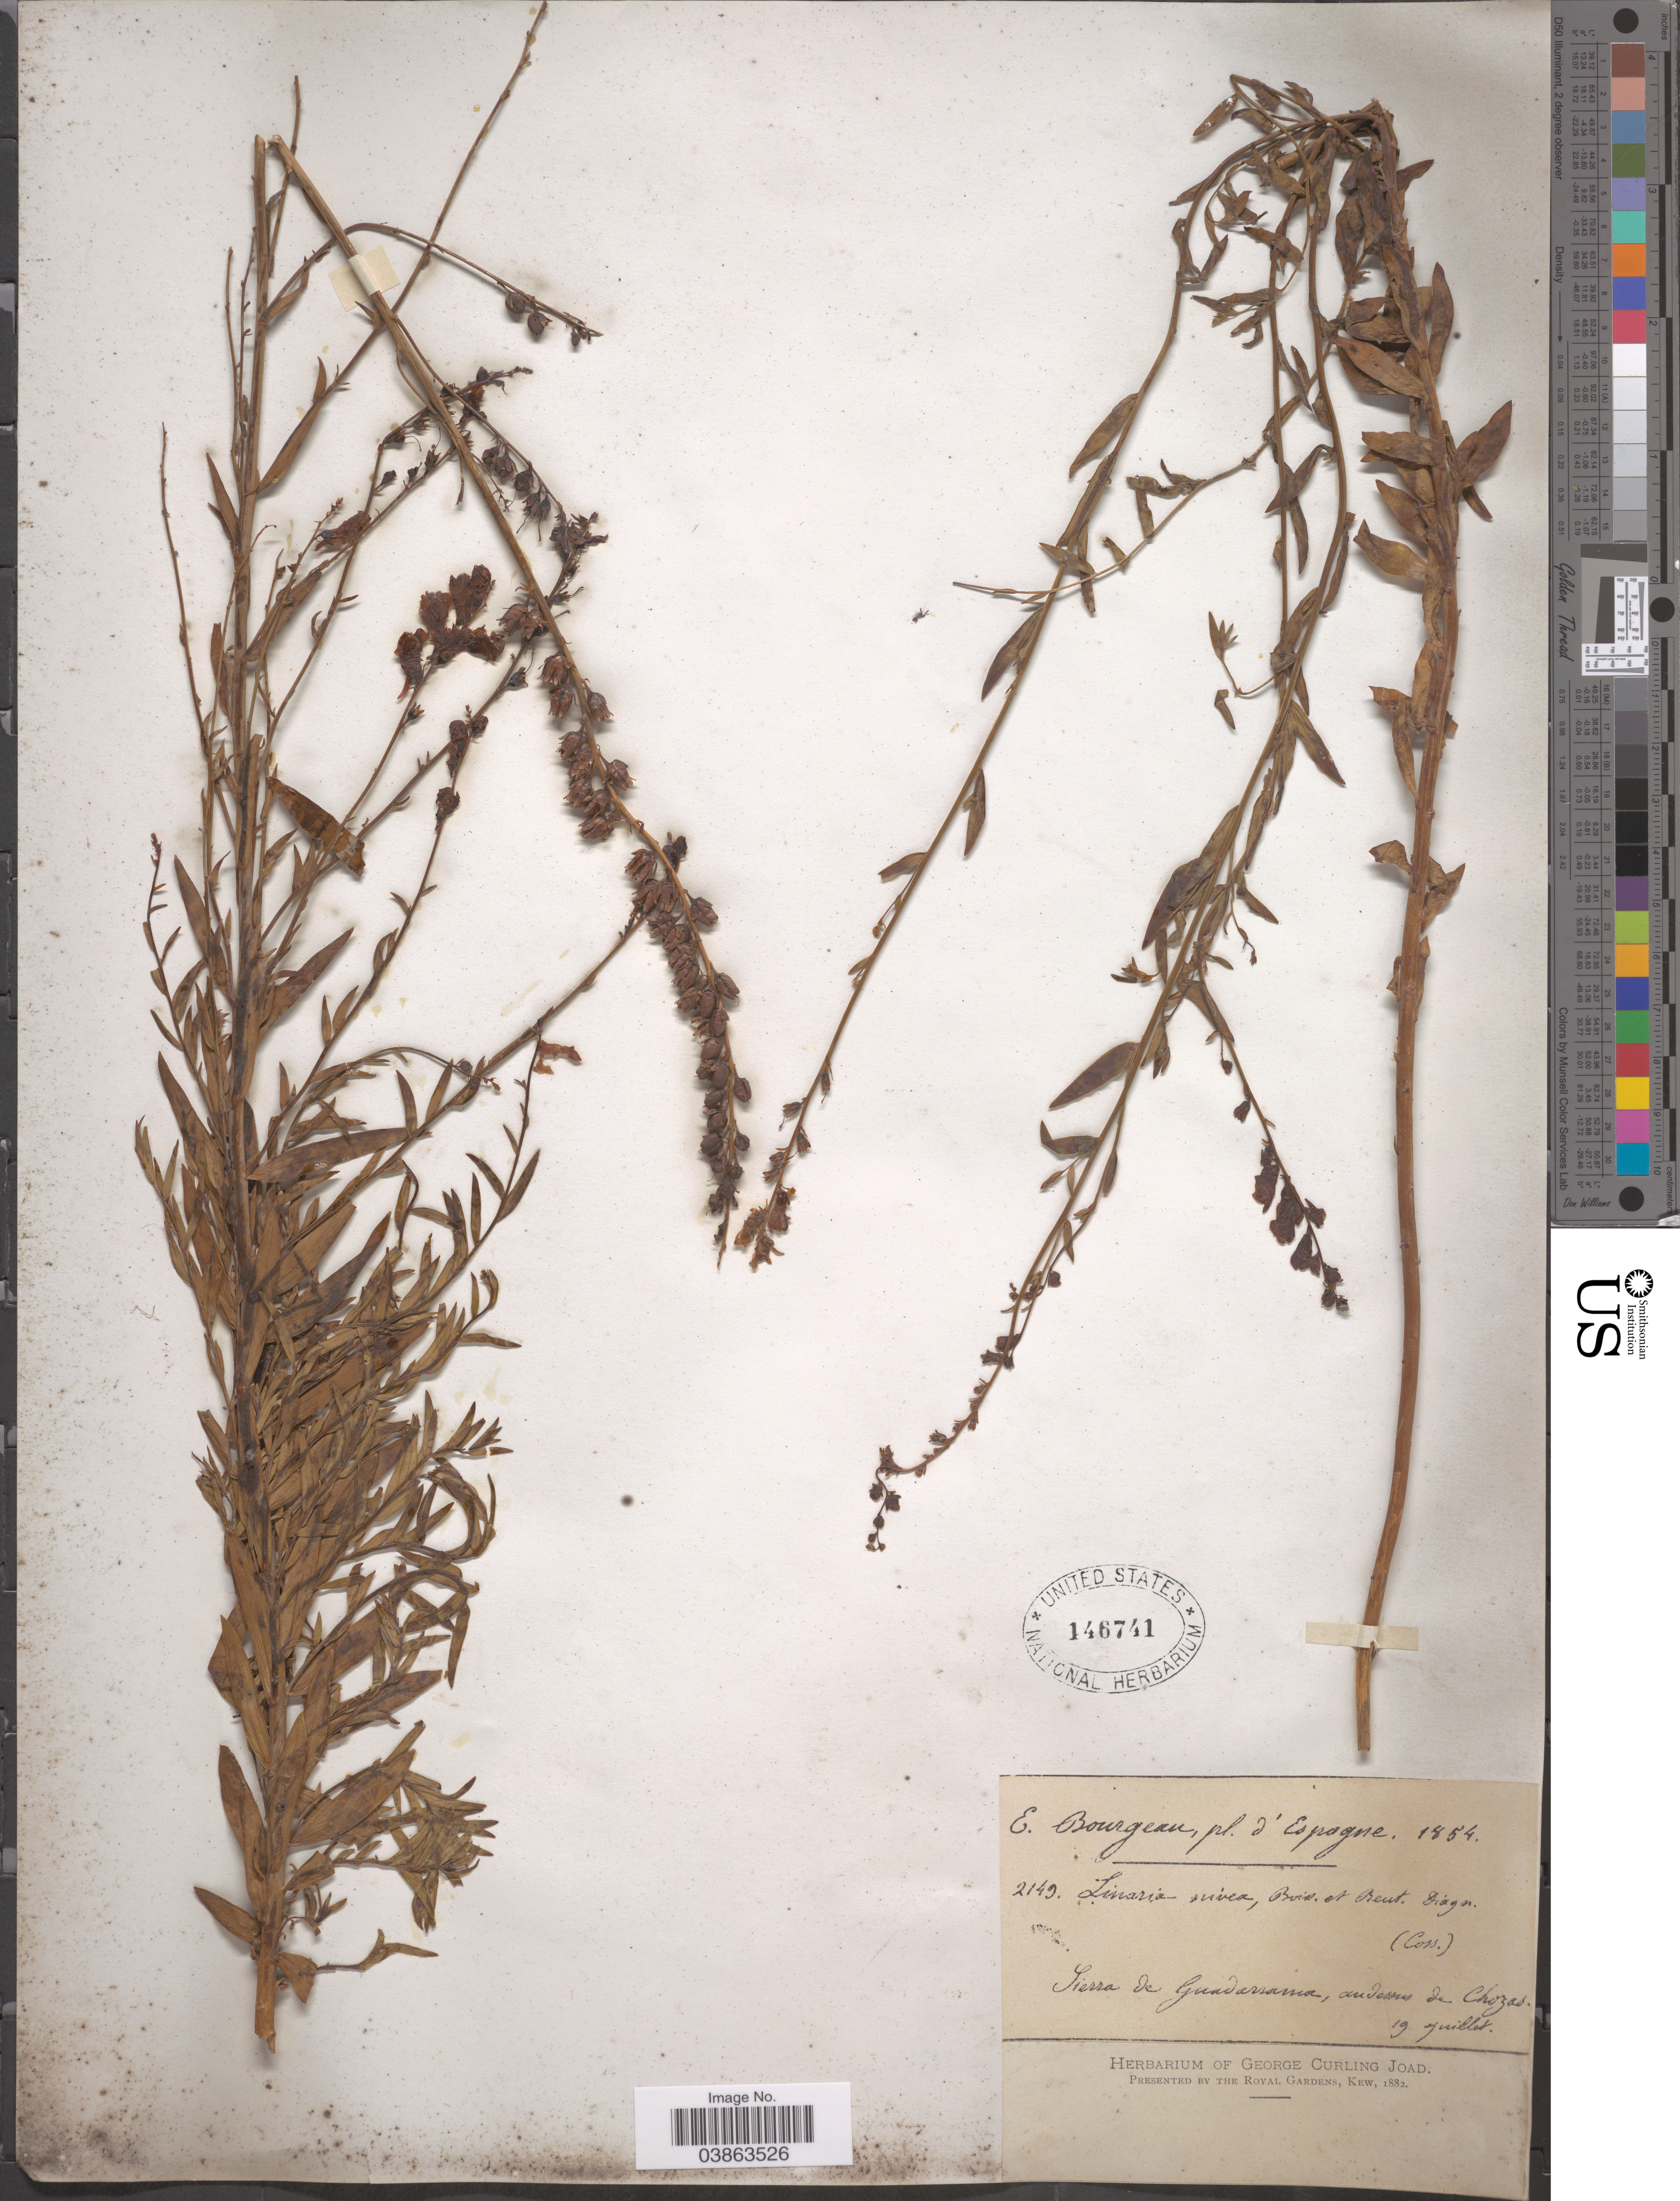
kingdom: Plantae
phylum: Tracheophyta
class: Magnoliopsida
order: Lamiales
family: Plantaginaceae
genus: Linaria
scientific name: Linaria nivea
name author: Boiss. & Reut.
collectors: E. Bourgeau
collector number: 2149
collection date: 1854-07-19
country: Spain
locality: Sierra de Guadarrama, audessus de Chozas.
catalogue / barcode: US 146741